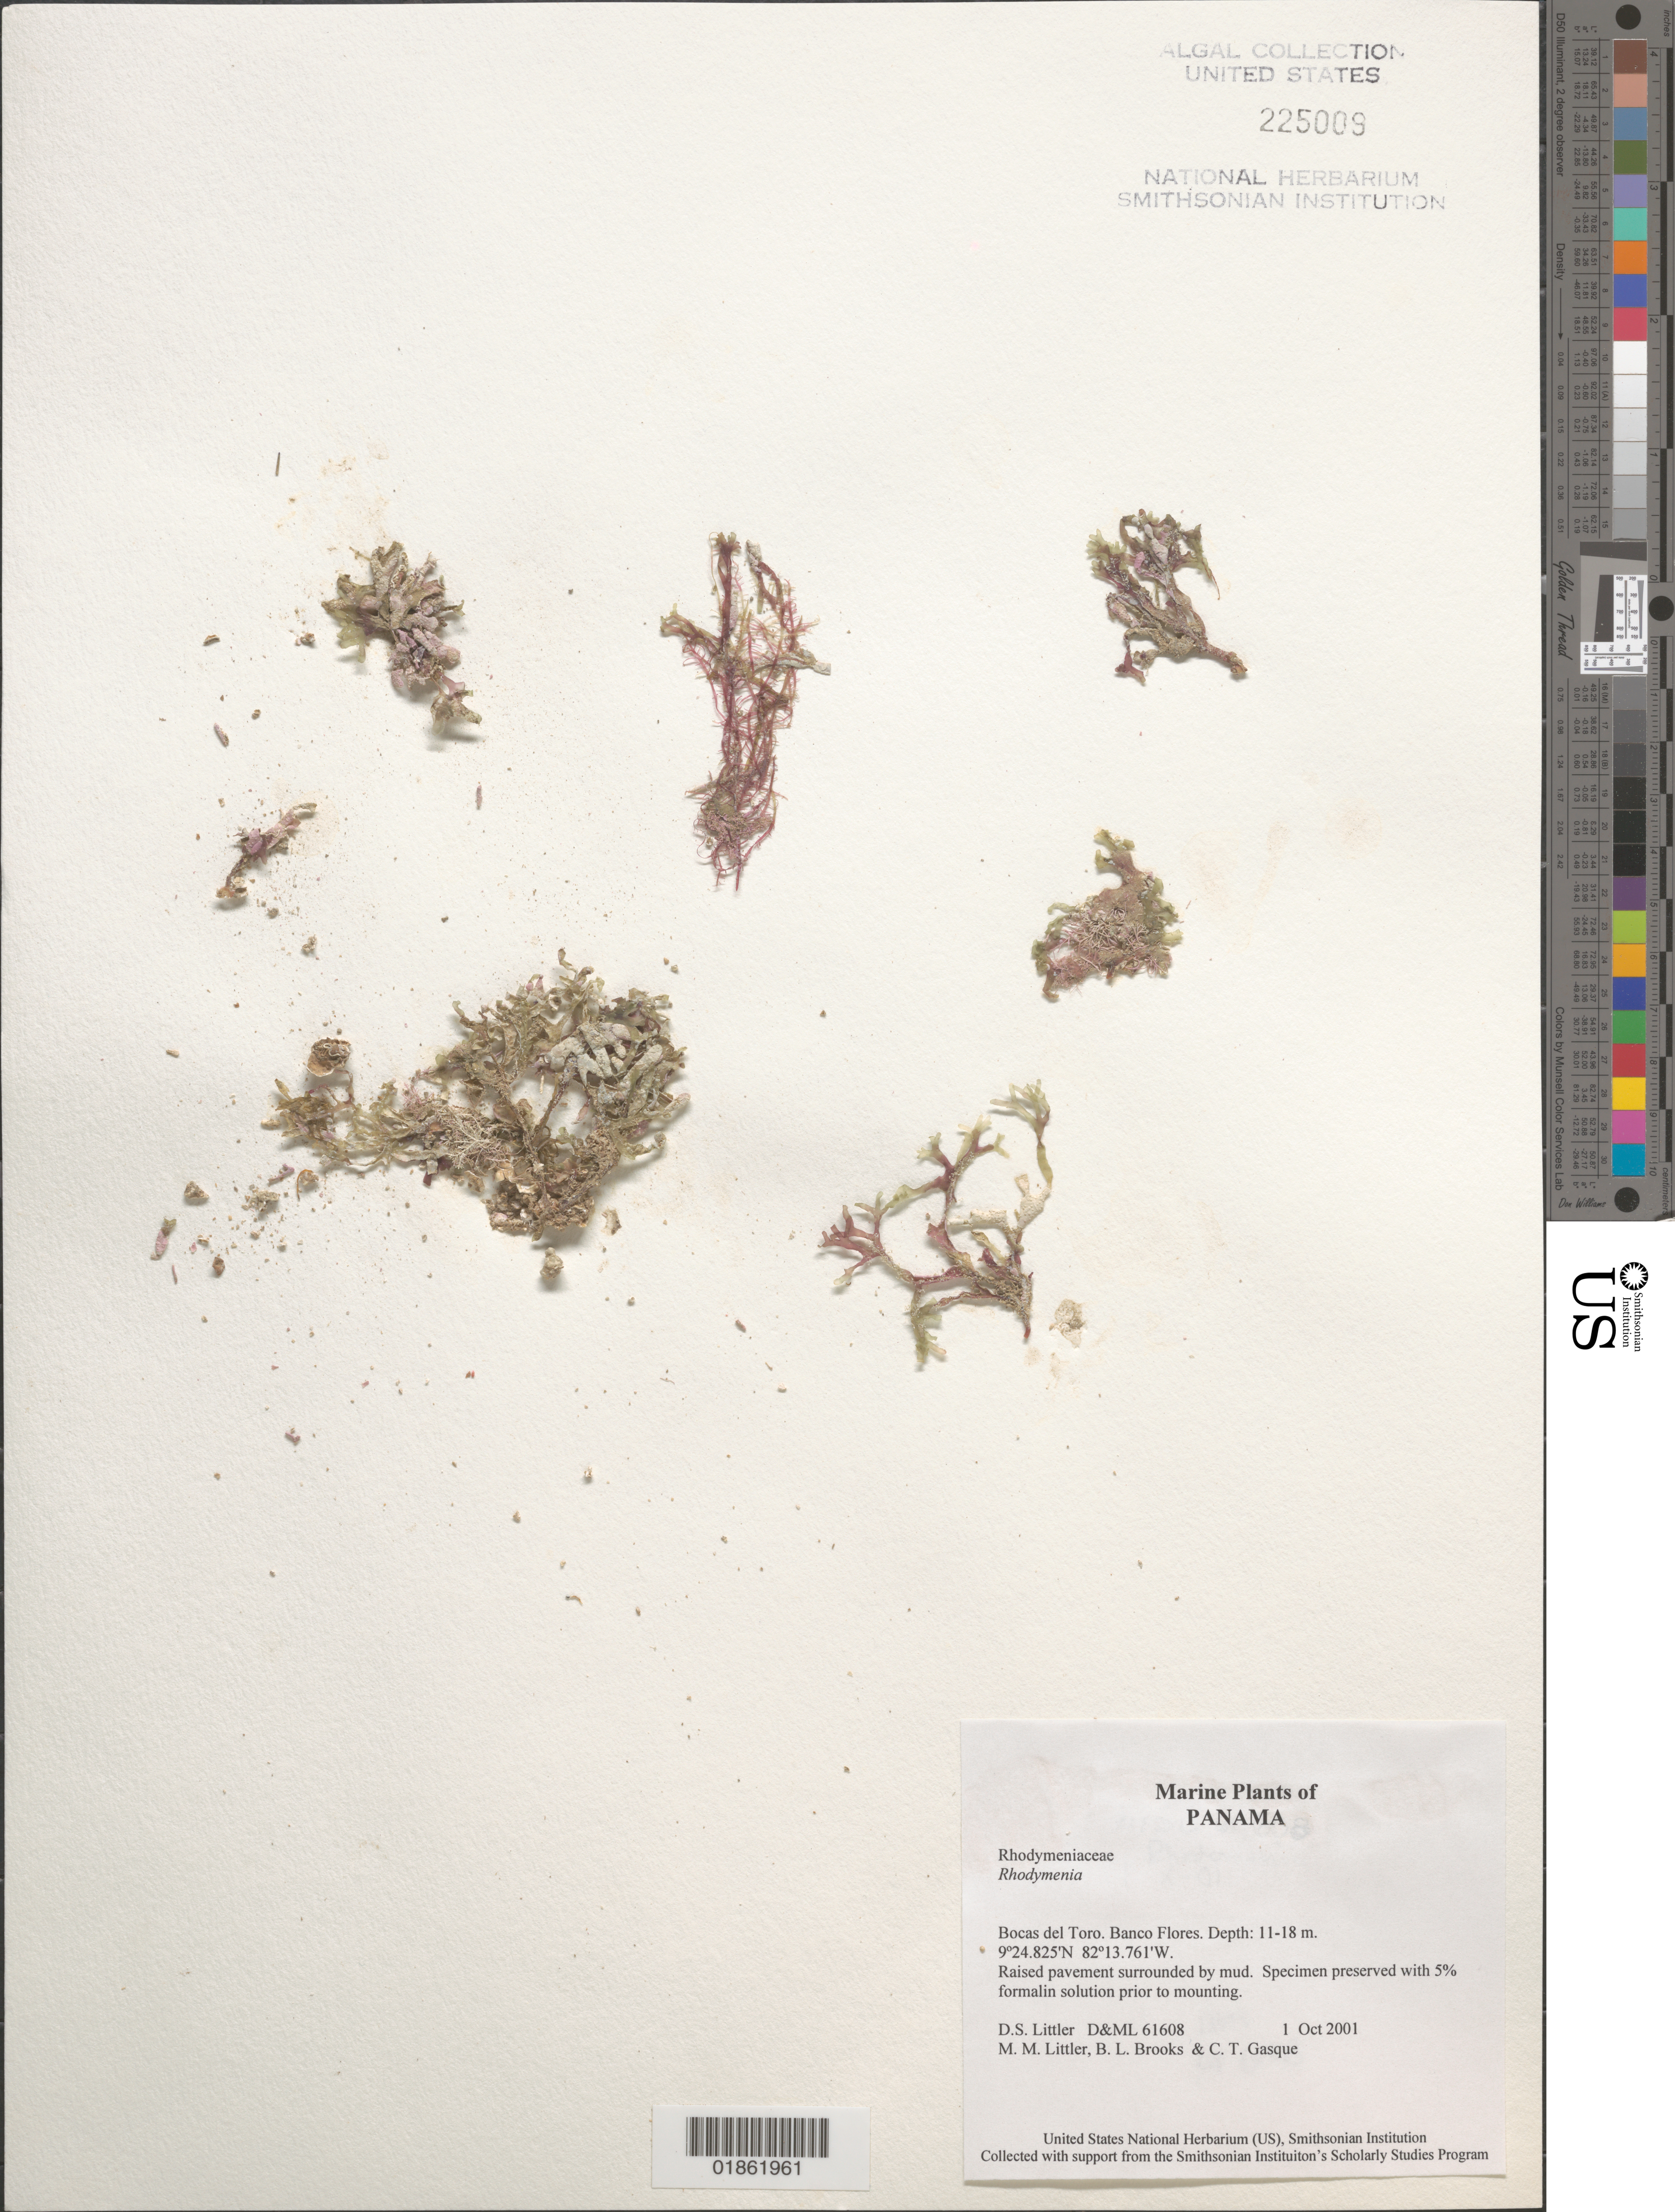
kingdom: Plantae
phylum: Rhodophyta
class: Florideophyceae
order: Rhodymeniales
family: Rhodymeniaceae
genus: Rhodymenia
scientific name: Rhodymenia sp.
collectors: D. S. Littler, M. M. Littler & C. Gasque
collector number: D&ML 61608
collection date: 2001-10-01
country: Panama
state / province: Bocas del Toro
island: Colón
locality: Isla Colón. Bocas del Toro. Banco Flores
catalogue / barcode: US 225009